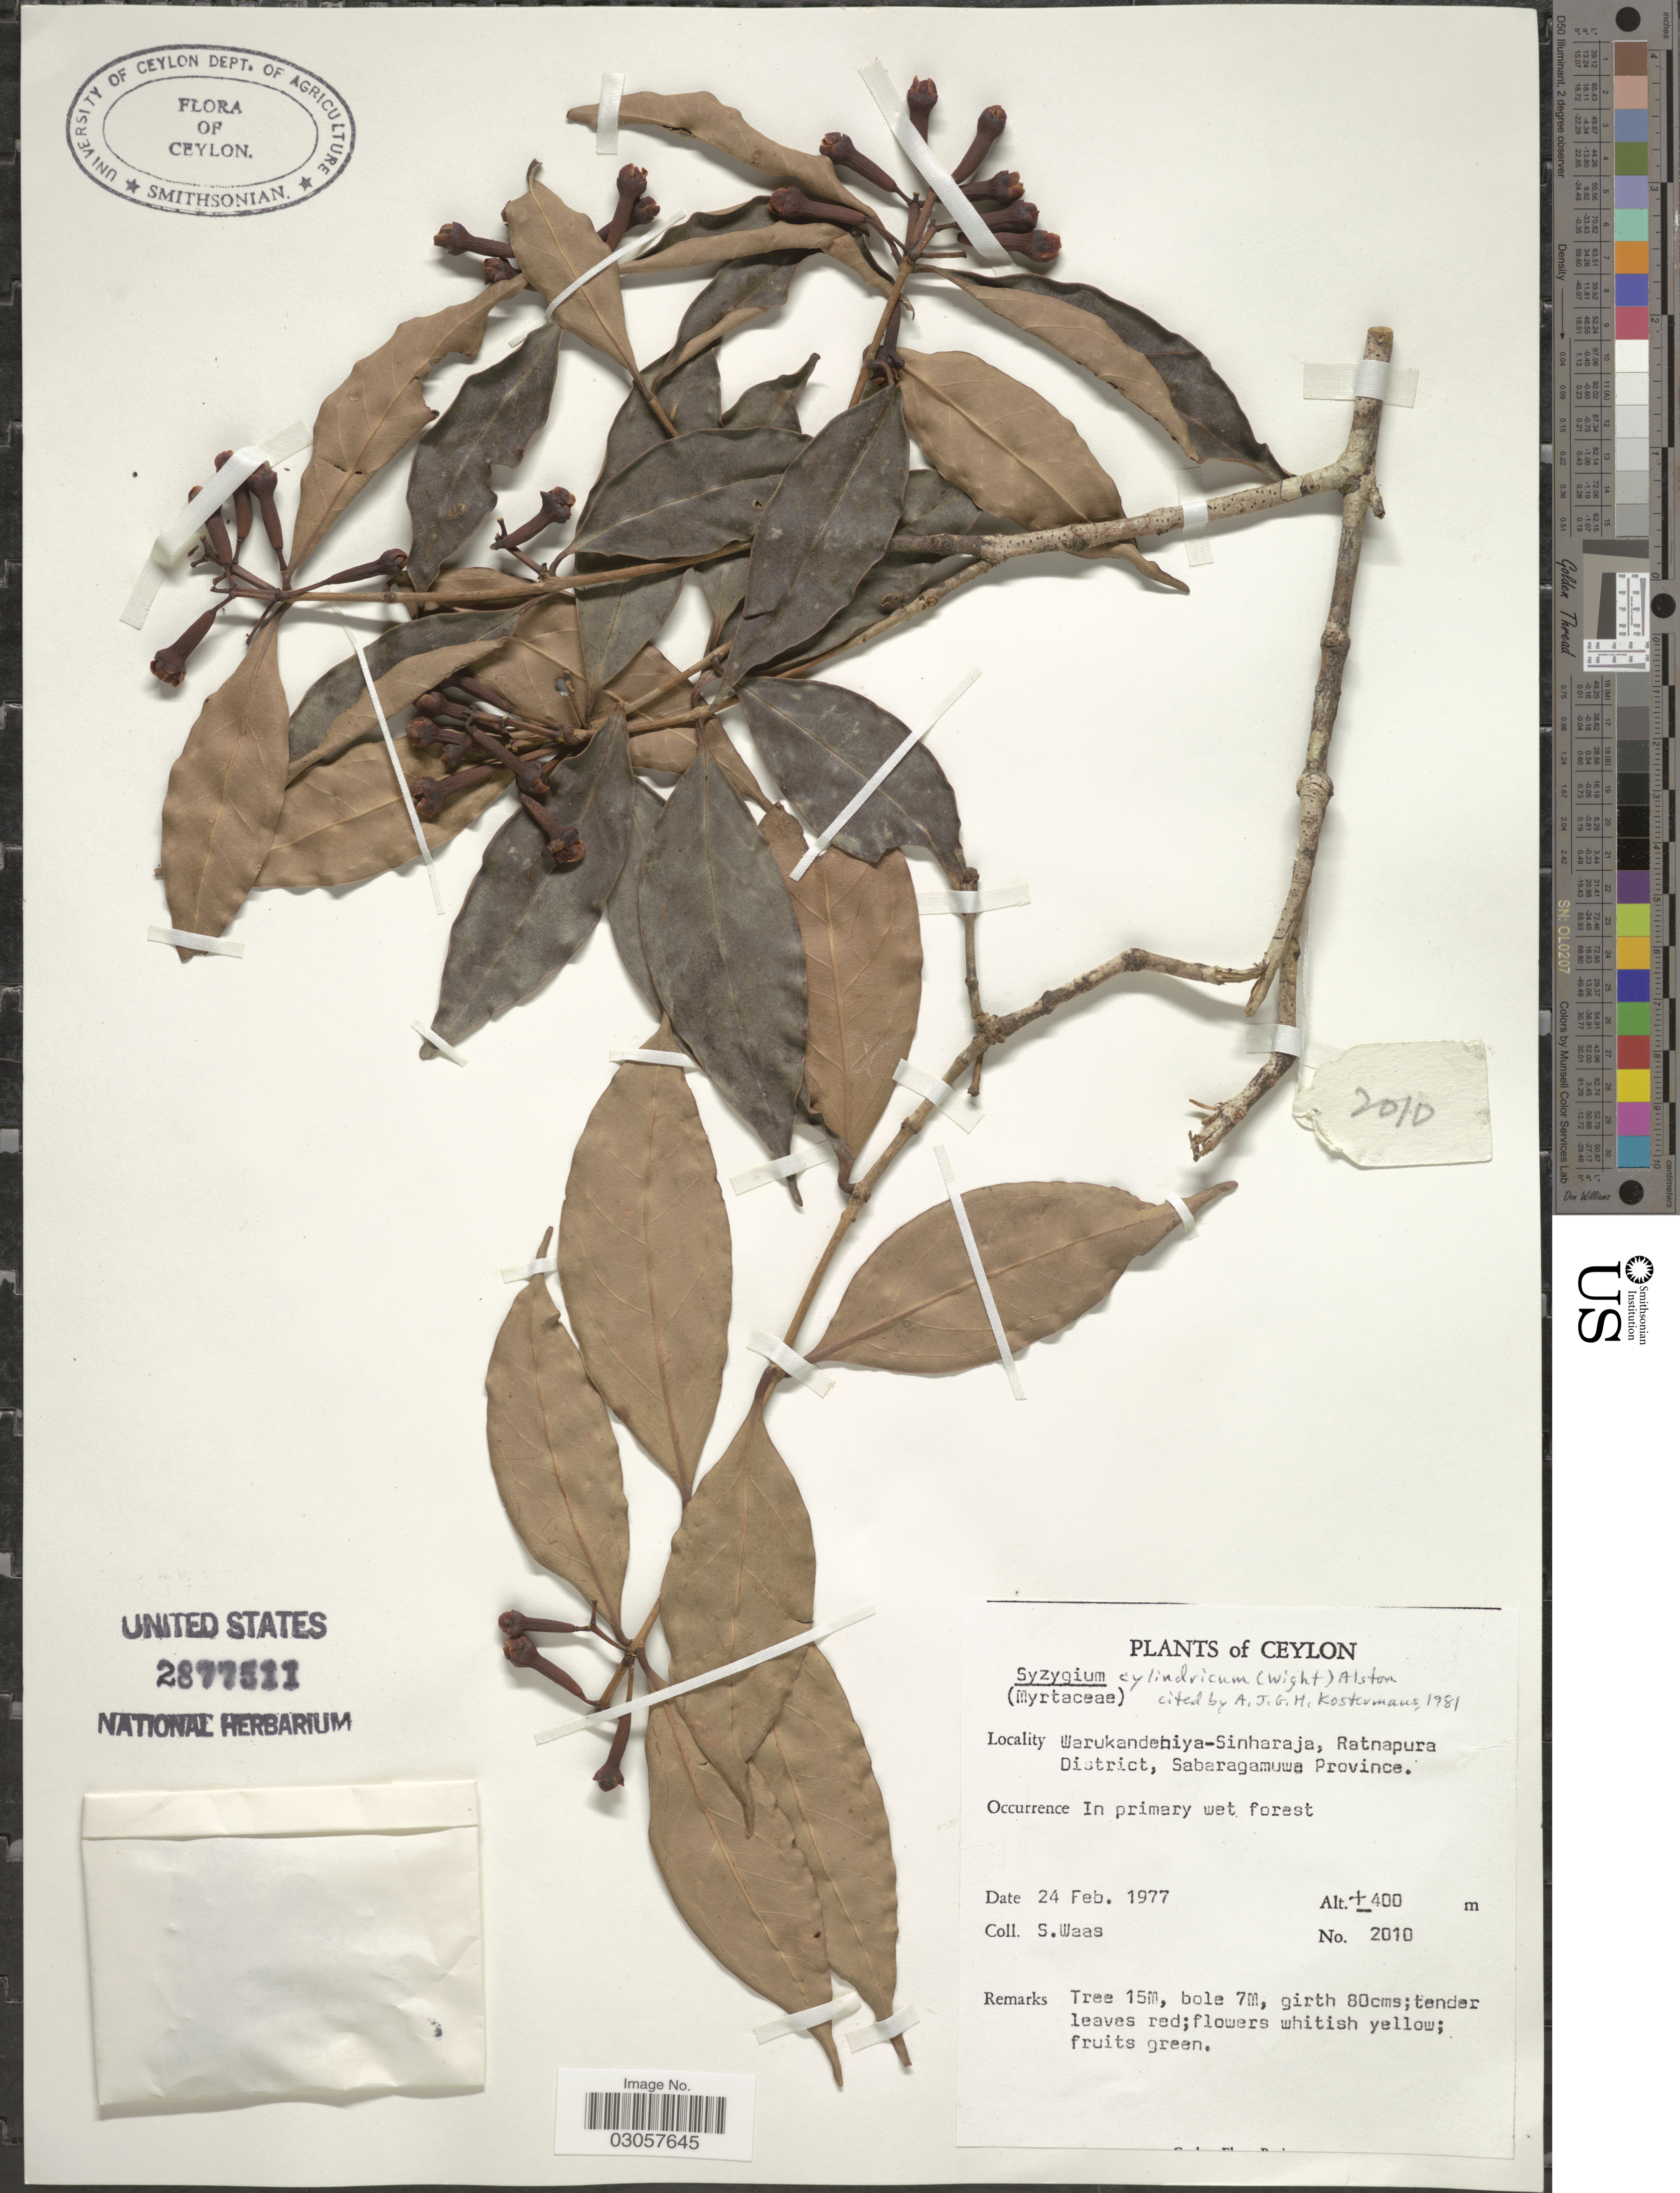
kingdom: Plantae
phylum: Tracheophyta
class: Magnoliopsida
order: Myrtales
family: Myrtaceae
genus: Syzygium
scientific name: Syzygium cylindricum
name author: (Wight) Alston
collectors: S. Waas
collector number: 2010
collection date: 1977-02-24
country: Sri Lanka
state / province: Sabaragamuwa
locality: Ceylon. Warukandeniya-Sinharaja, Ratnapura District.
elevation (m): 400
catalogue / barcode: US 2877511